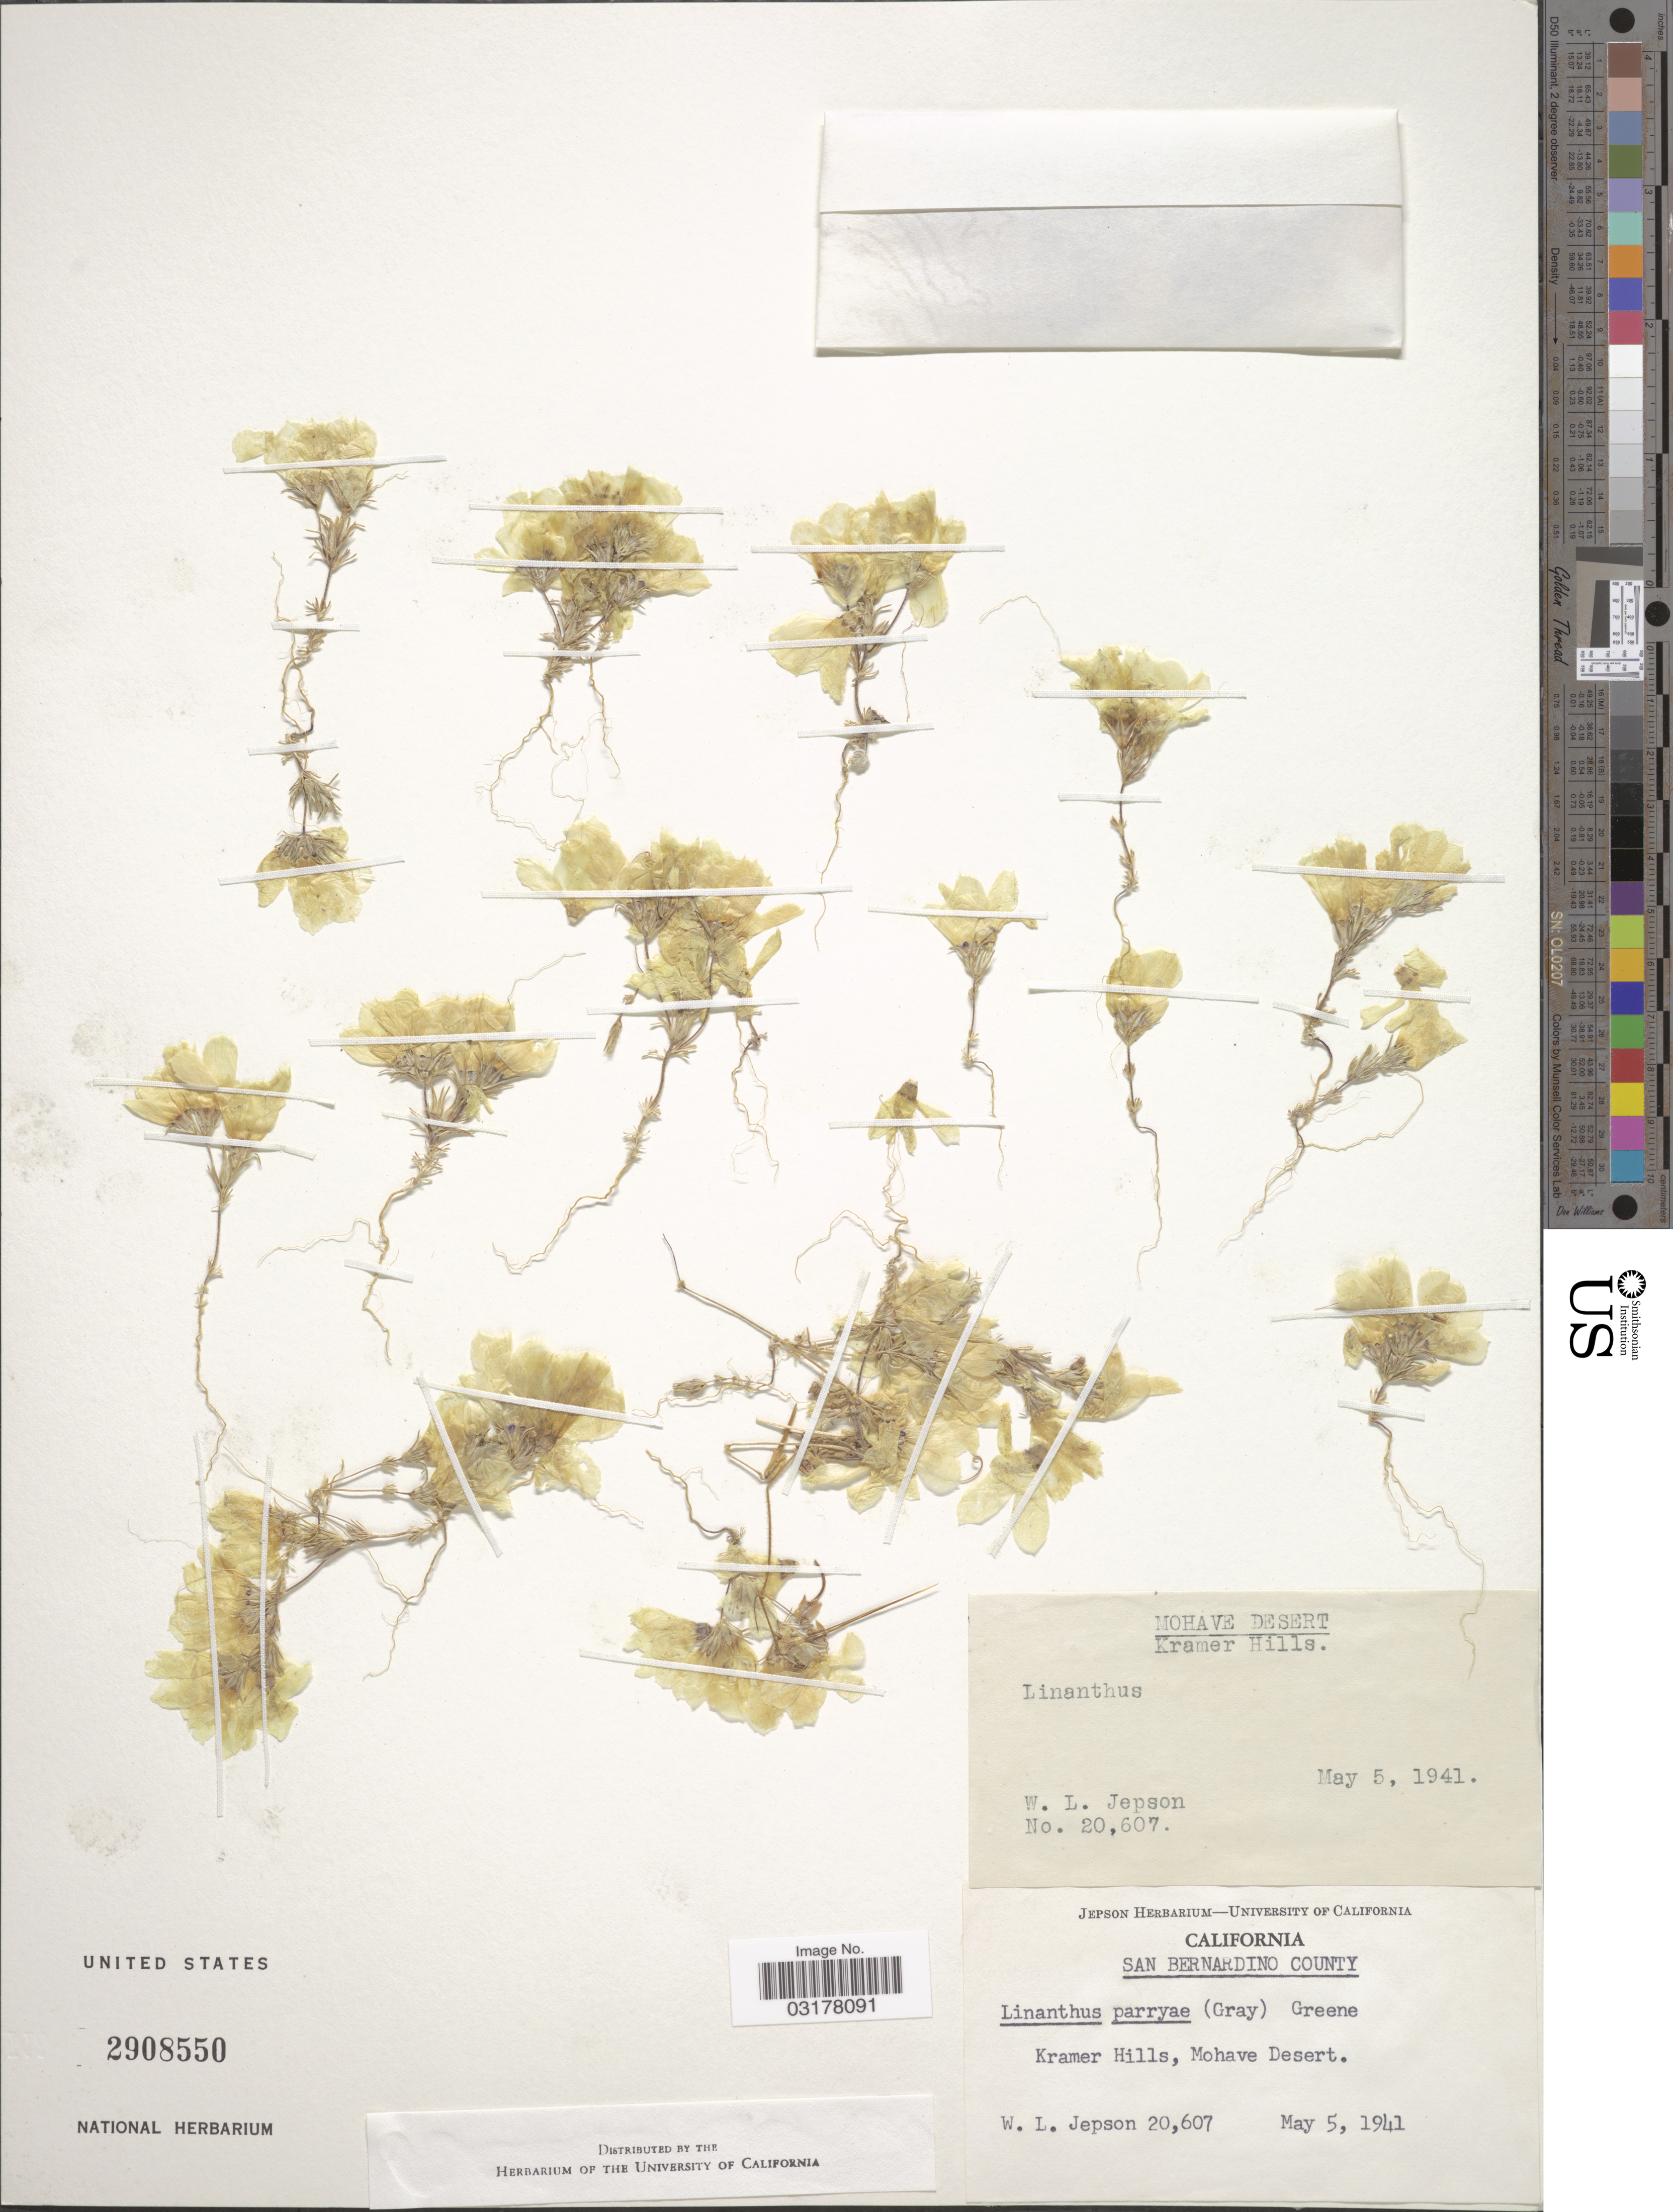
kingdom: Plantae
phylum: Tracheophyta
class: Magnoliopsida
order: Ericales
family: Polemoniaceae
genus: Linanthus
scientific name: Linanthus parryae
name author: (A. Gray) Greene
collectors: W. L. Jepson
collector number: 20607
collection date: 1941-05-05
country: United States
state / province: California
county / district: San Bernardino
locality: Mohave Desert. Kramer Hills. San Bernardino County.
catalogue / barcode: US 2908550